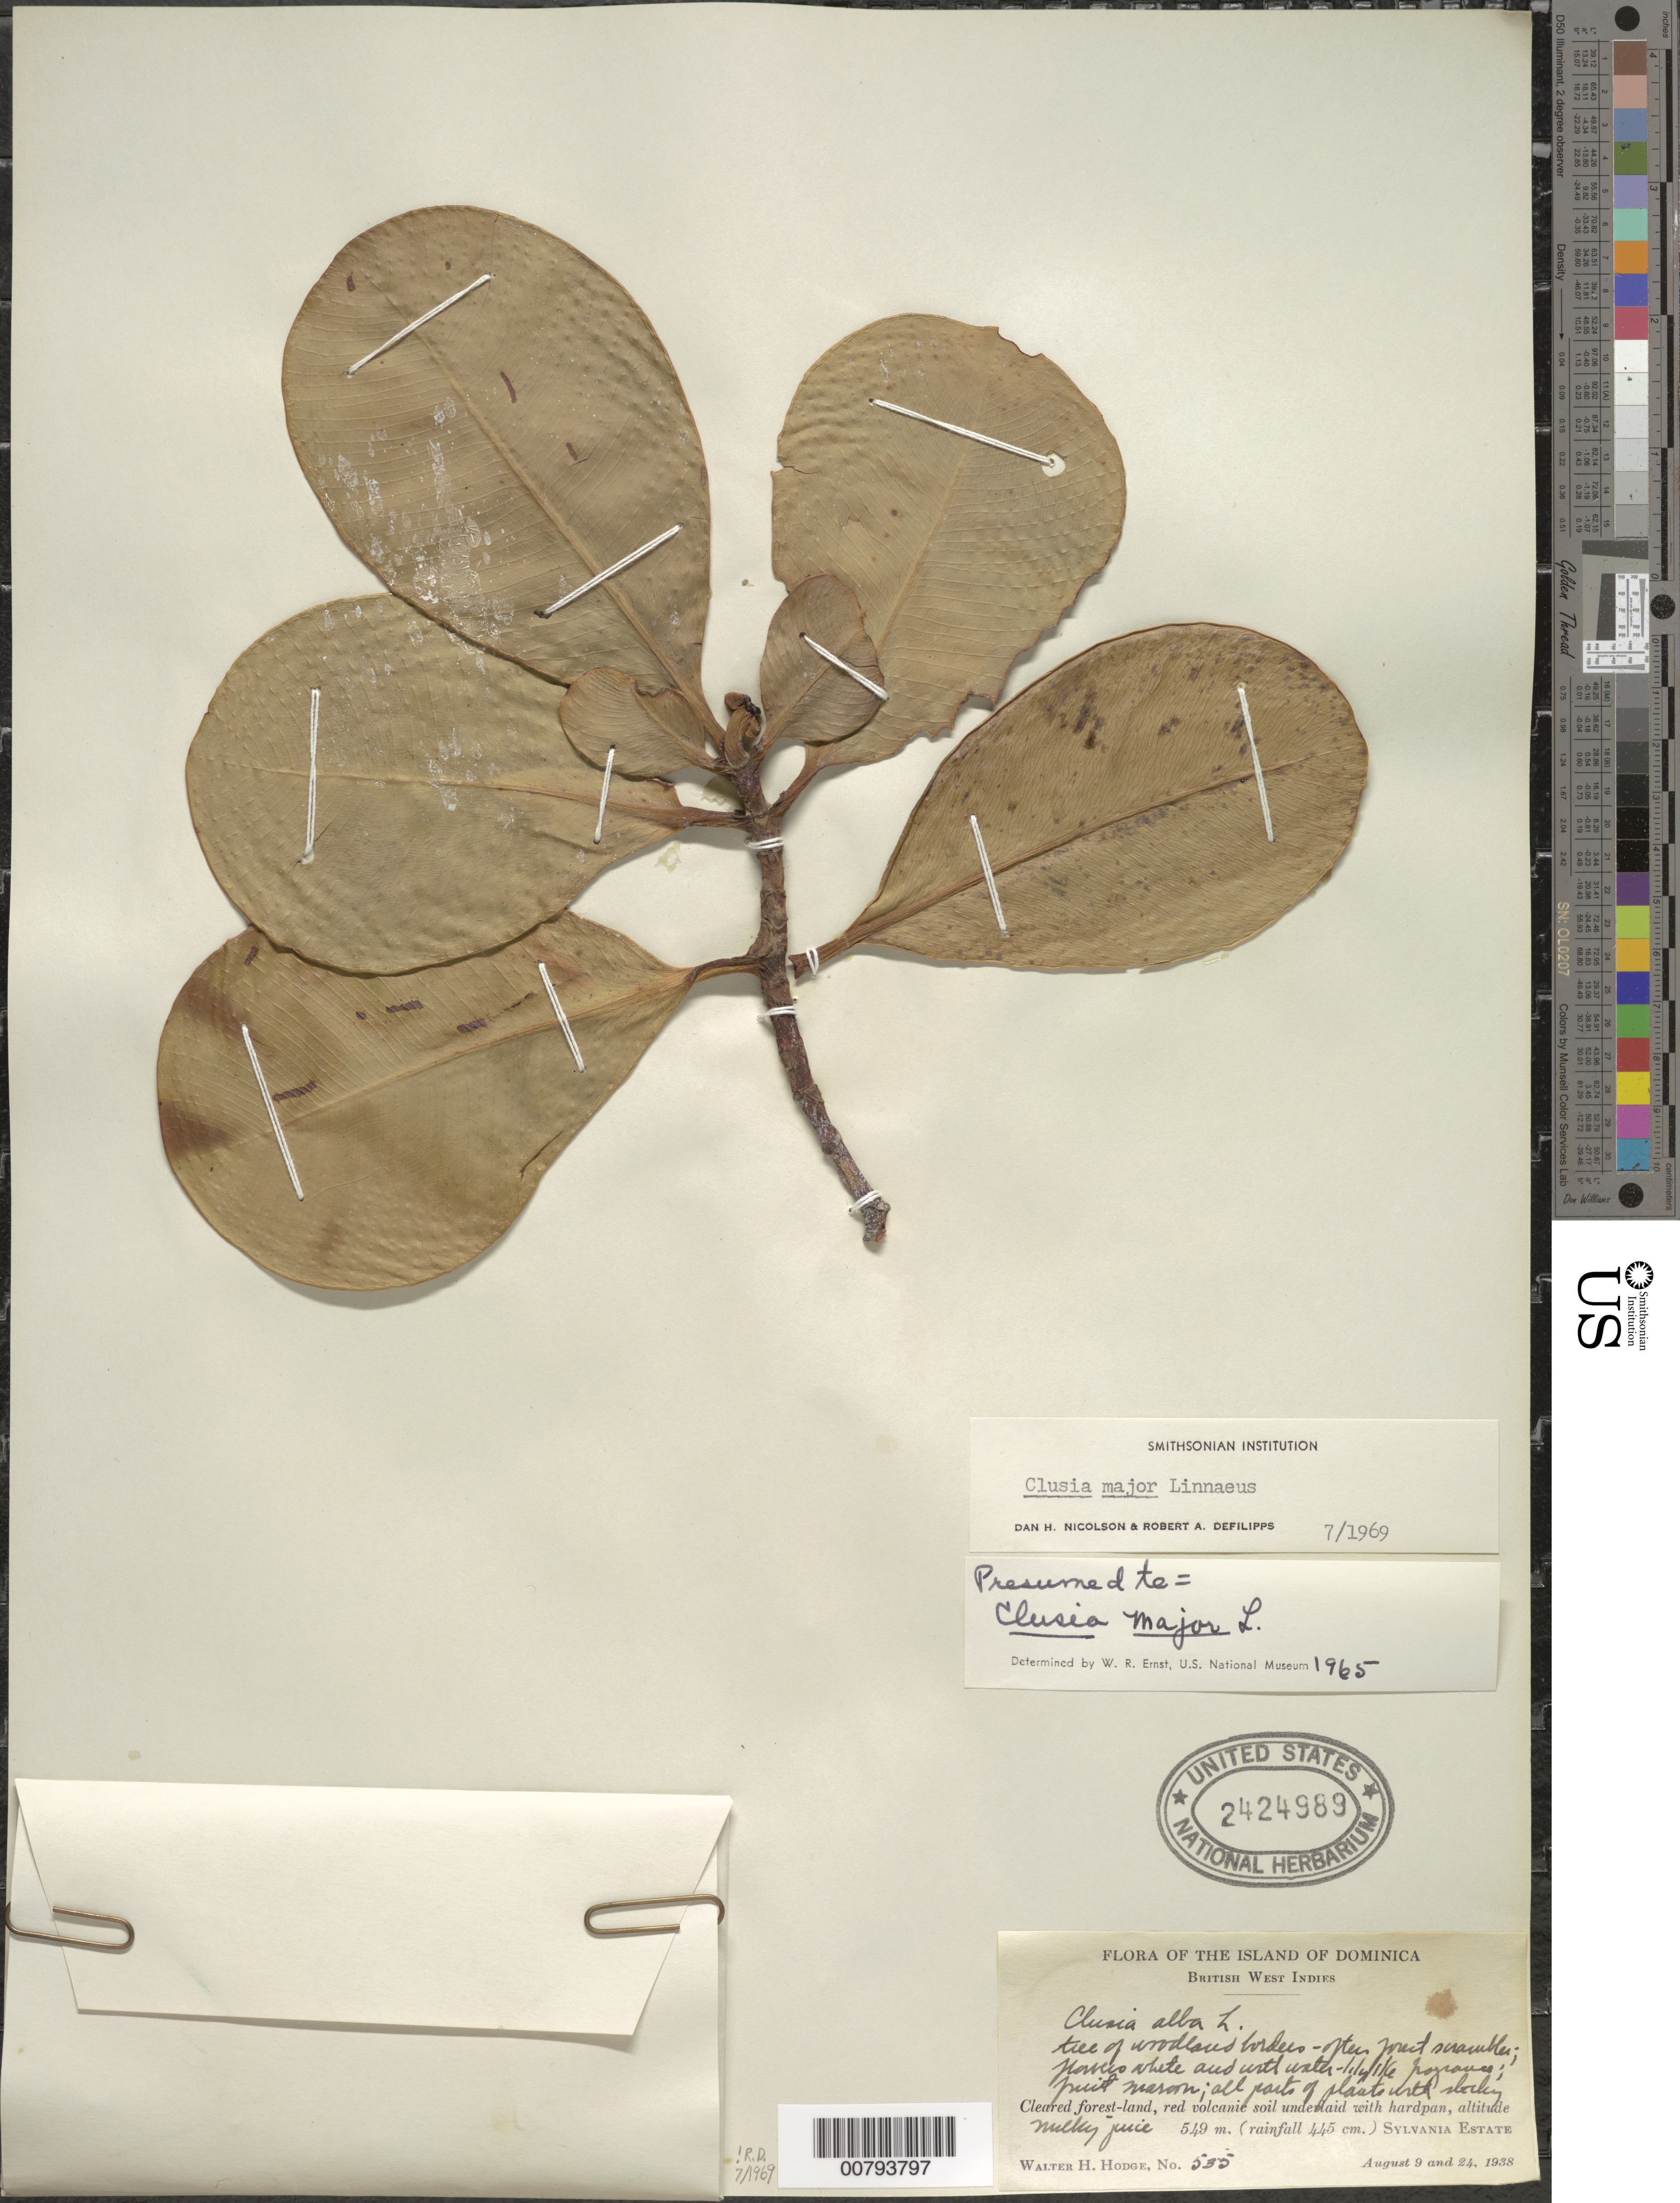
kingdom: Plantae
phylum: Tracheophyta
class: Magnoliopsida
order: Malpighiales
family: Clusiaceae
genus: Clusia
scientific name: Clusia major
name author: L.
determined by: Nicolson, D. H.; DeFilipps, R. A.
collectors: W. Hodge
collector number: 535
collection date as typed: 09 Aug 1938 and 24 Aug 1938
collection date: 1938-08-09,1938-08-24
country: Dominica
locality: Sylvania Estate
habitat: Cleared forest-land, red volcanic soil underlain with hardpan; rainfall 445 cm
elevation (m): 549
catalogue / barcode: US 2424989